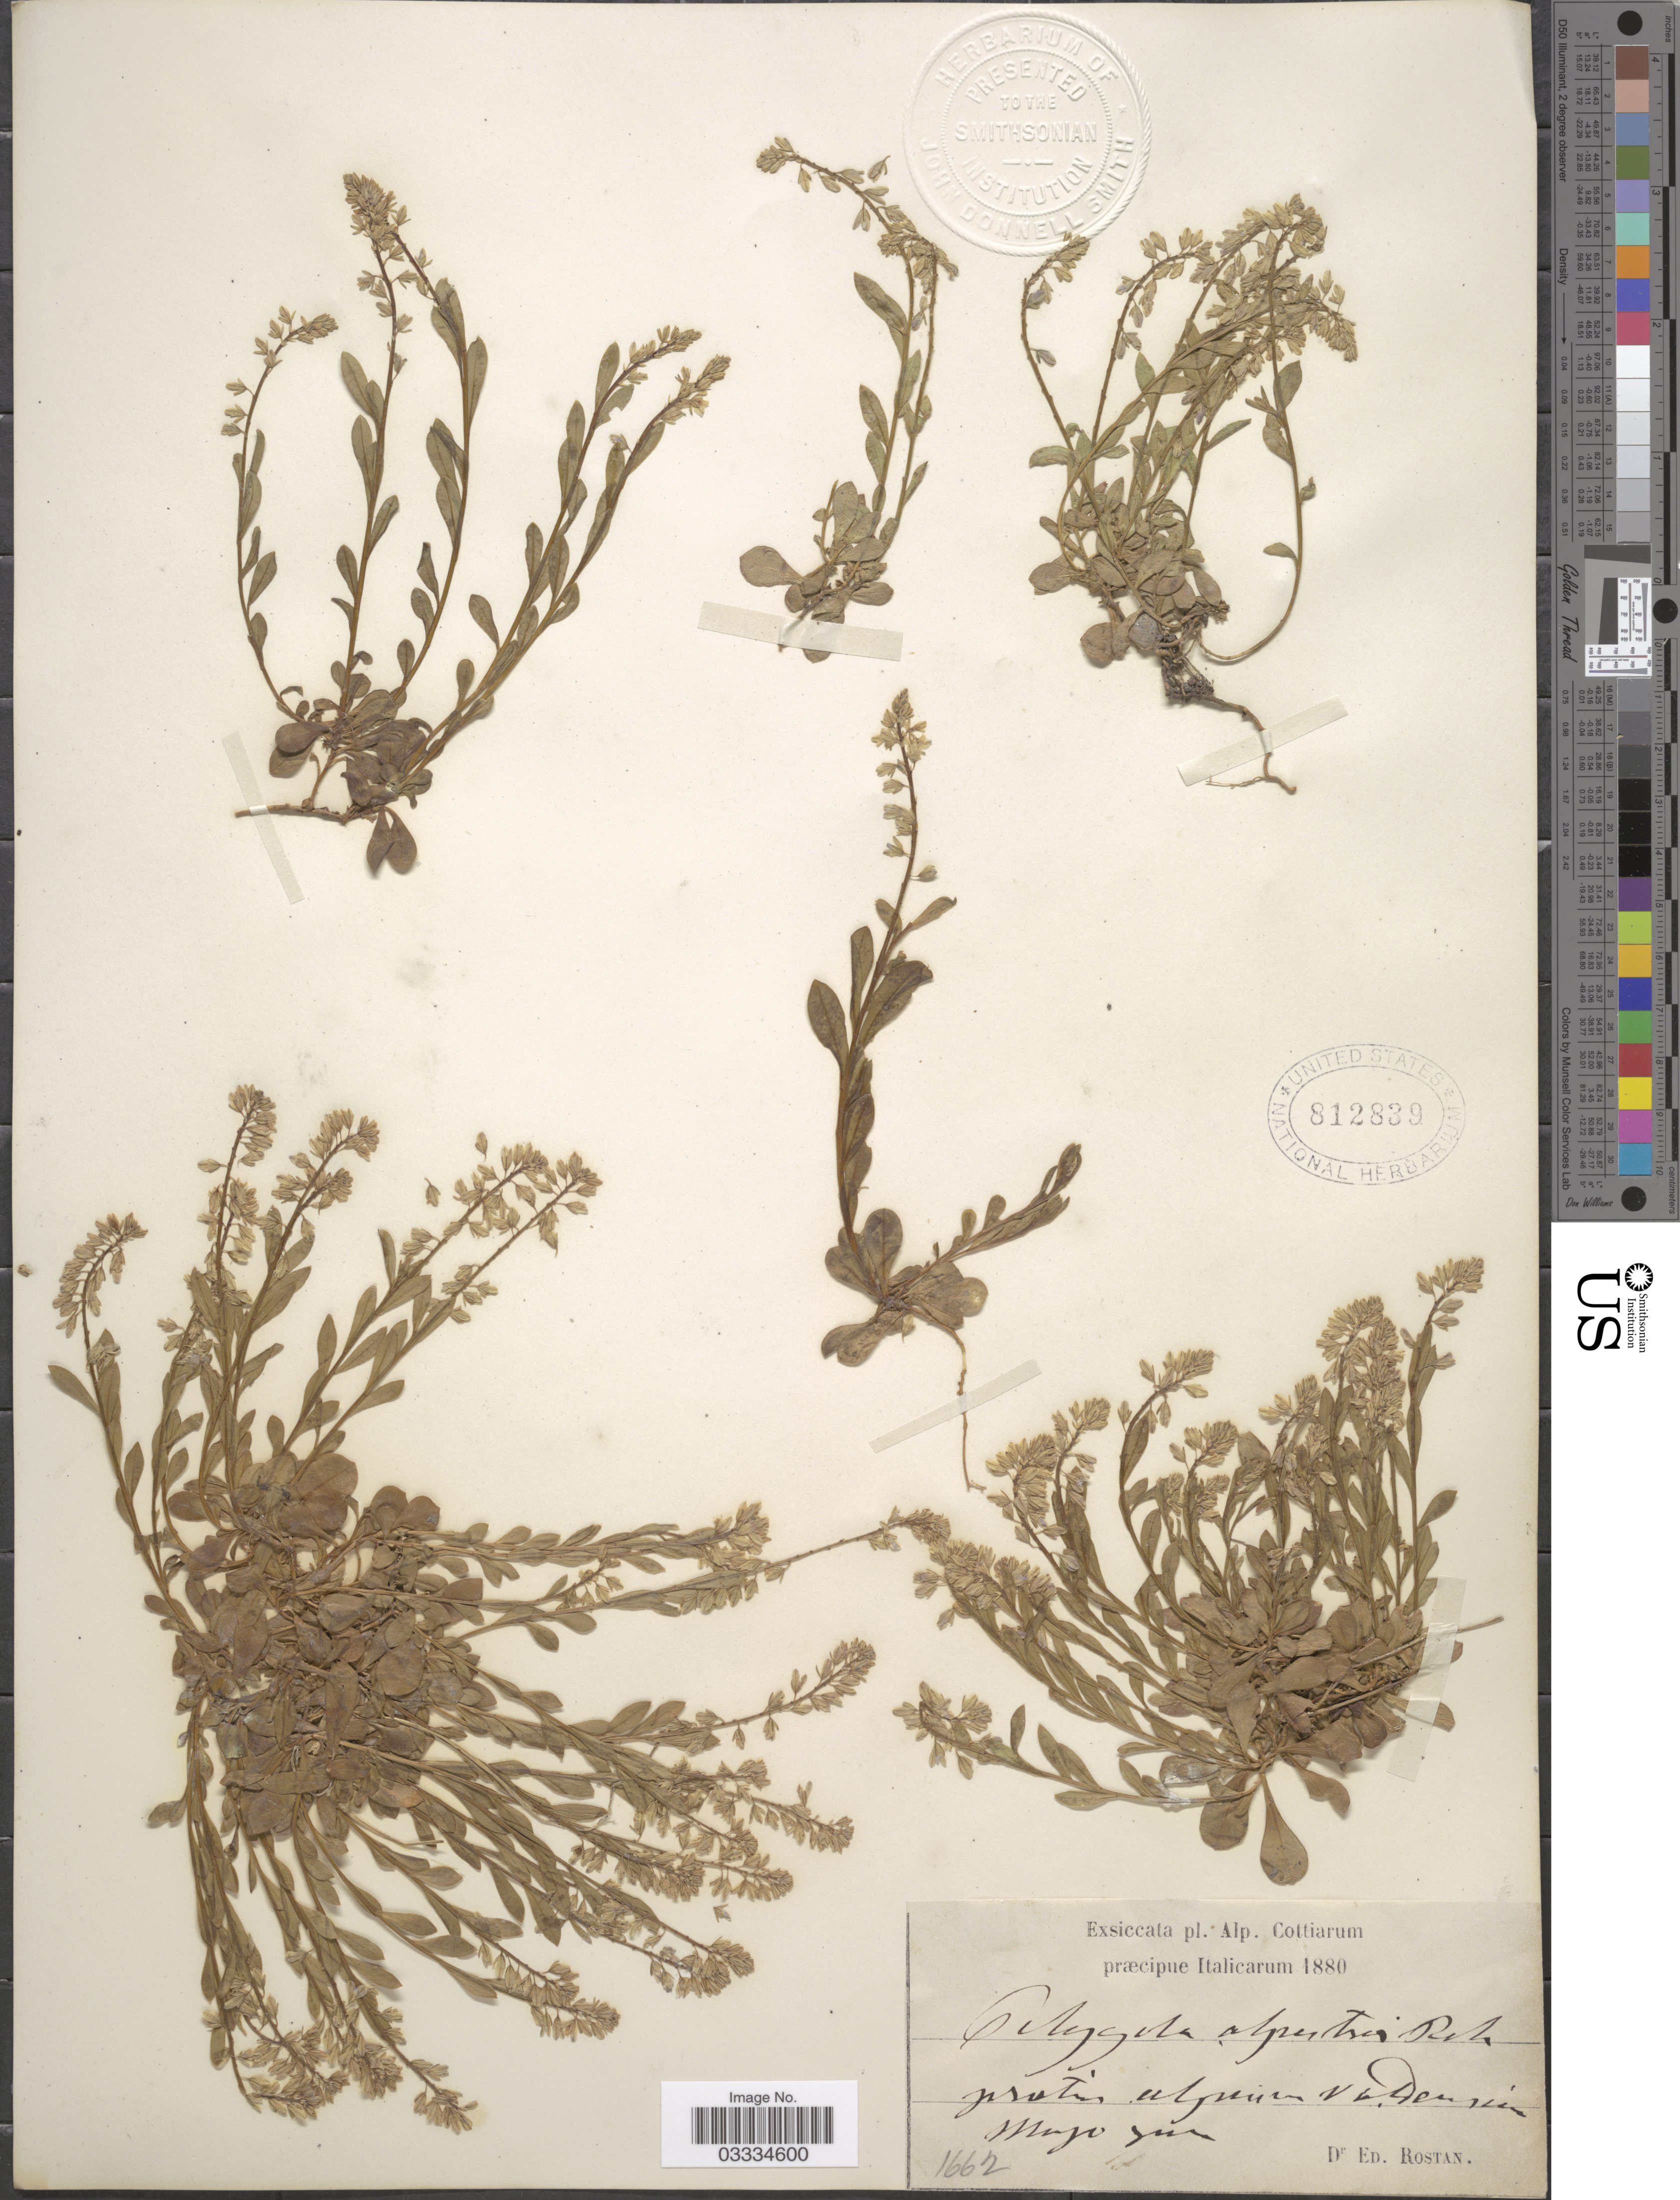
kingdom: Plantae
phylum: Tracheophyta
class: Magnoliopsida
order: Fabales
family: Polygalaceae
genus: Polygala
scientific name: Polygala alpestris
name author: Rchb.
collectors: E. Rostan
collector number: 1662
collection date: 1880-05/1880-06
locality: Alp. Cottiarum præcipue Italicarum Pratis alpium valdensium. [interpreted]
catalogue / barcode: US 812839